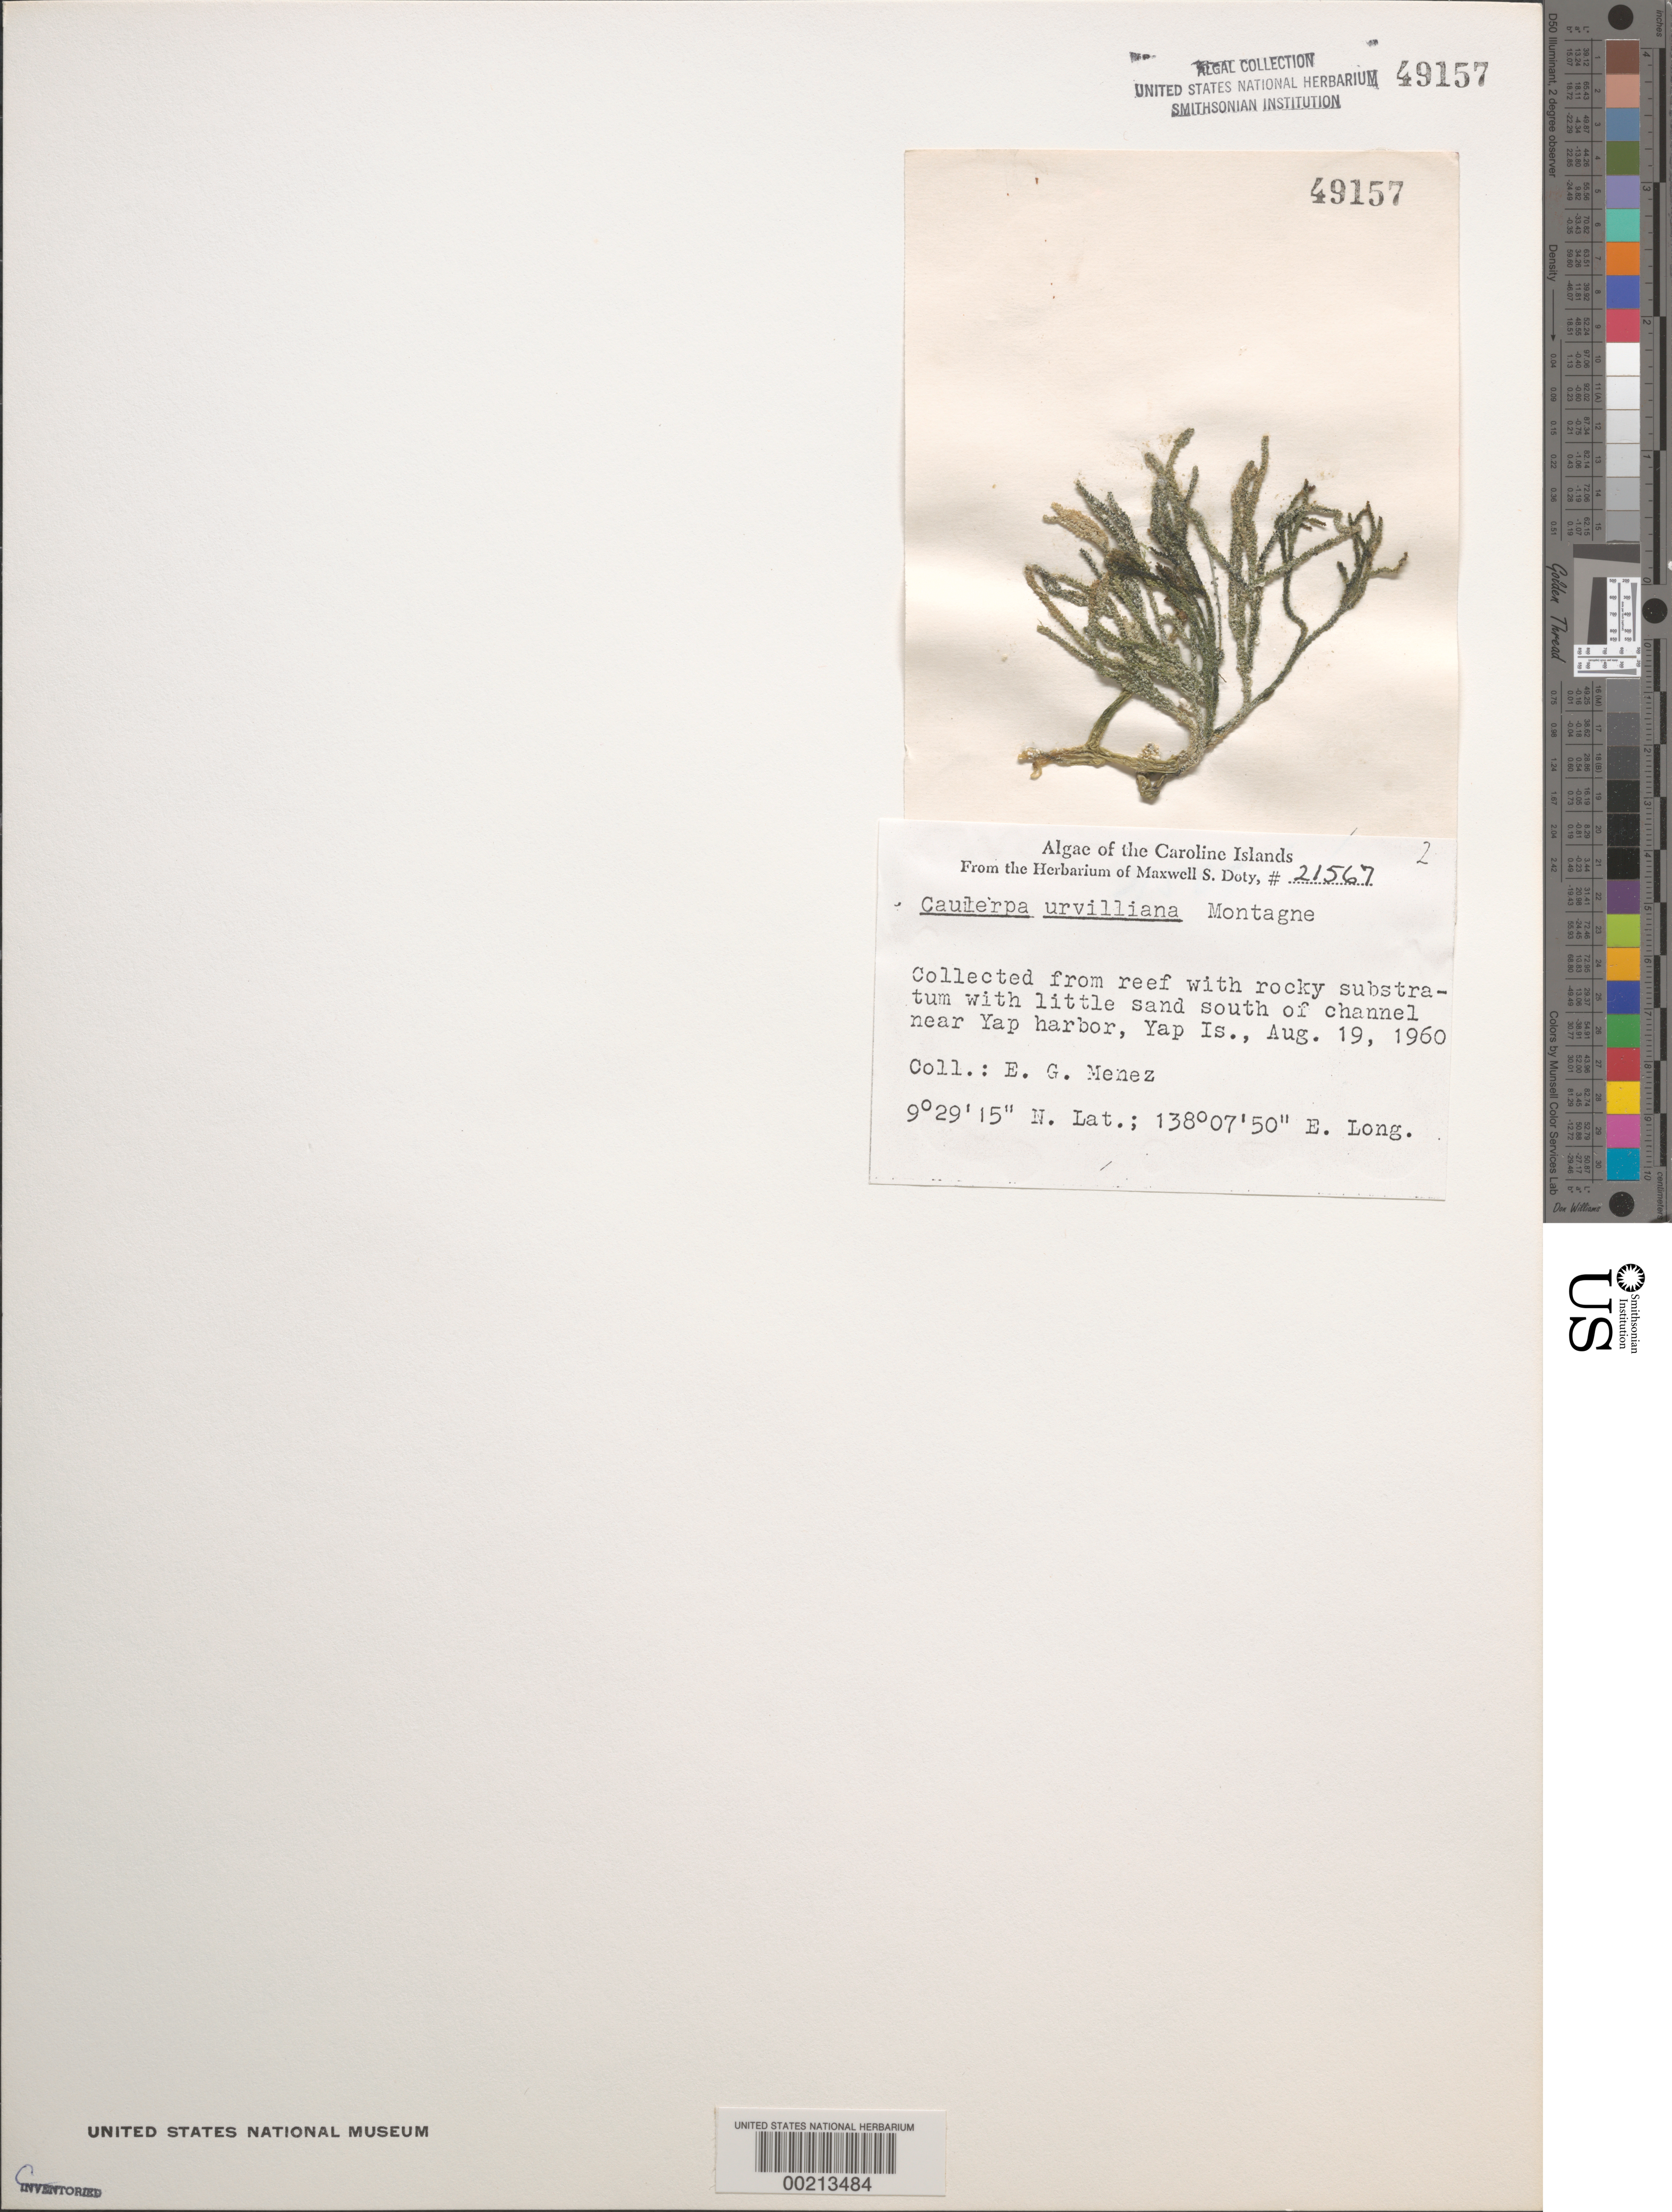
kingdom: Plantae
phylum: Chlorophyta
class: Ulvophyceae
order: Bryopsidales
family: Caulerpaceae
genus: Caulerpa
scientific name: Caulerpa urvilleana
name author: Mont.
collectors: Meñez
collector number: MSD 21567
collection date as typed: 19 Aug 1960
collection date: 1960-08-19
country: Micronesia, Federated States of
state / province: Yap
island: Yap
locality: Near Yap Harbor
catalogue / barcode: US 49157